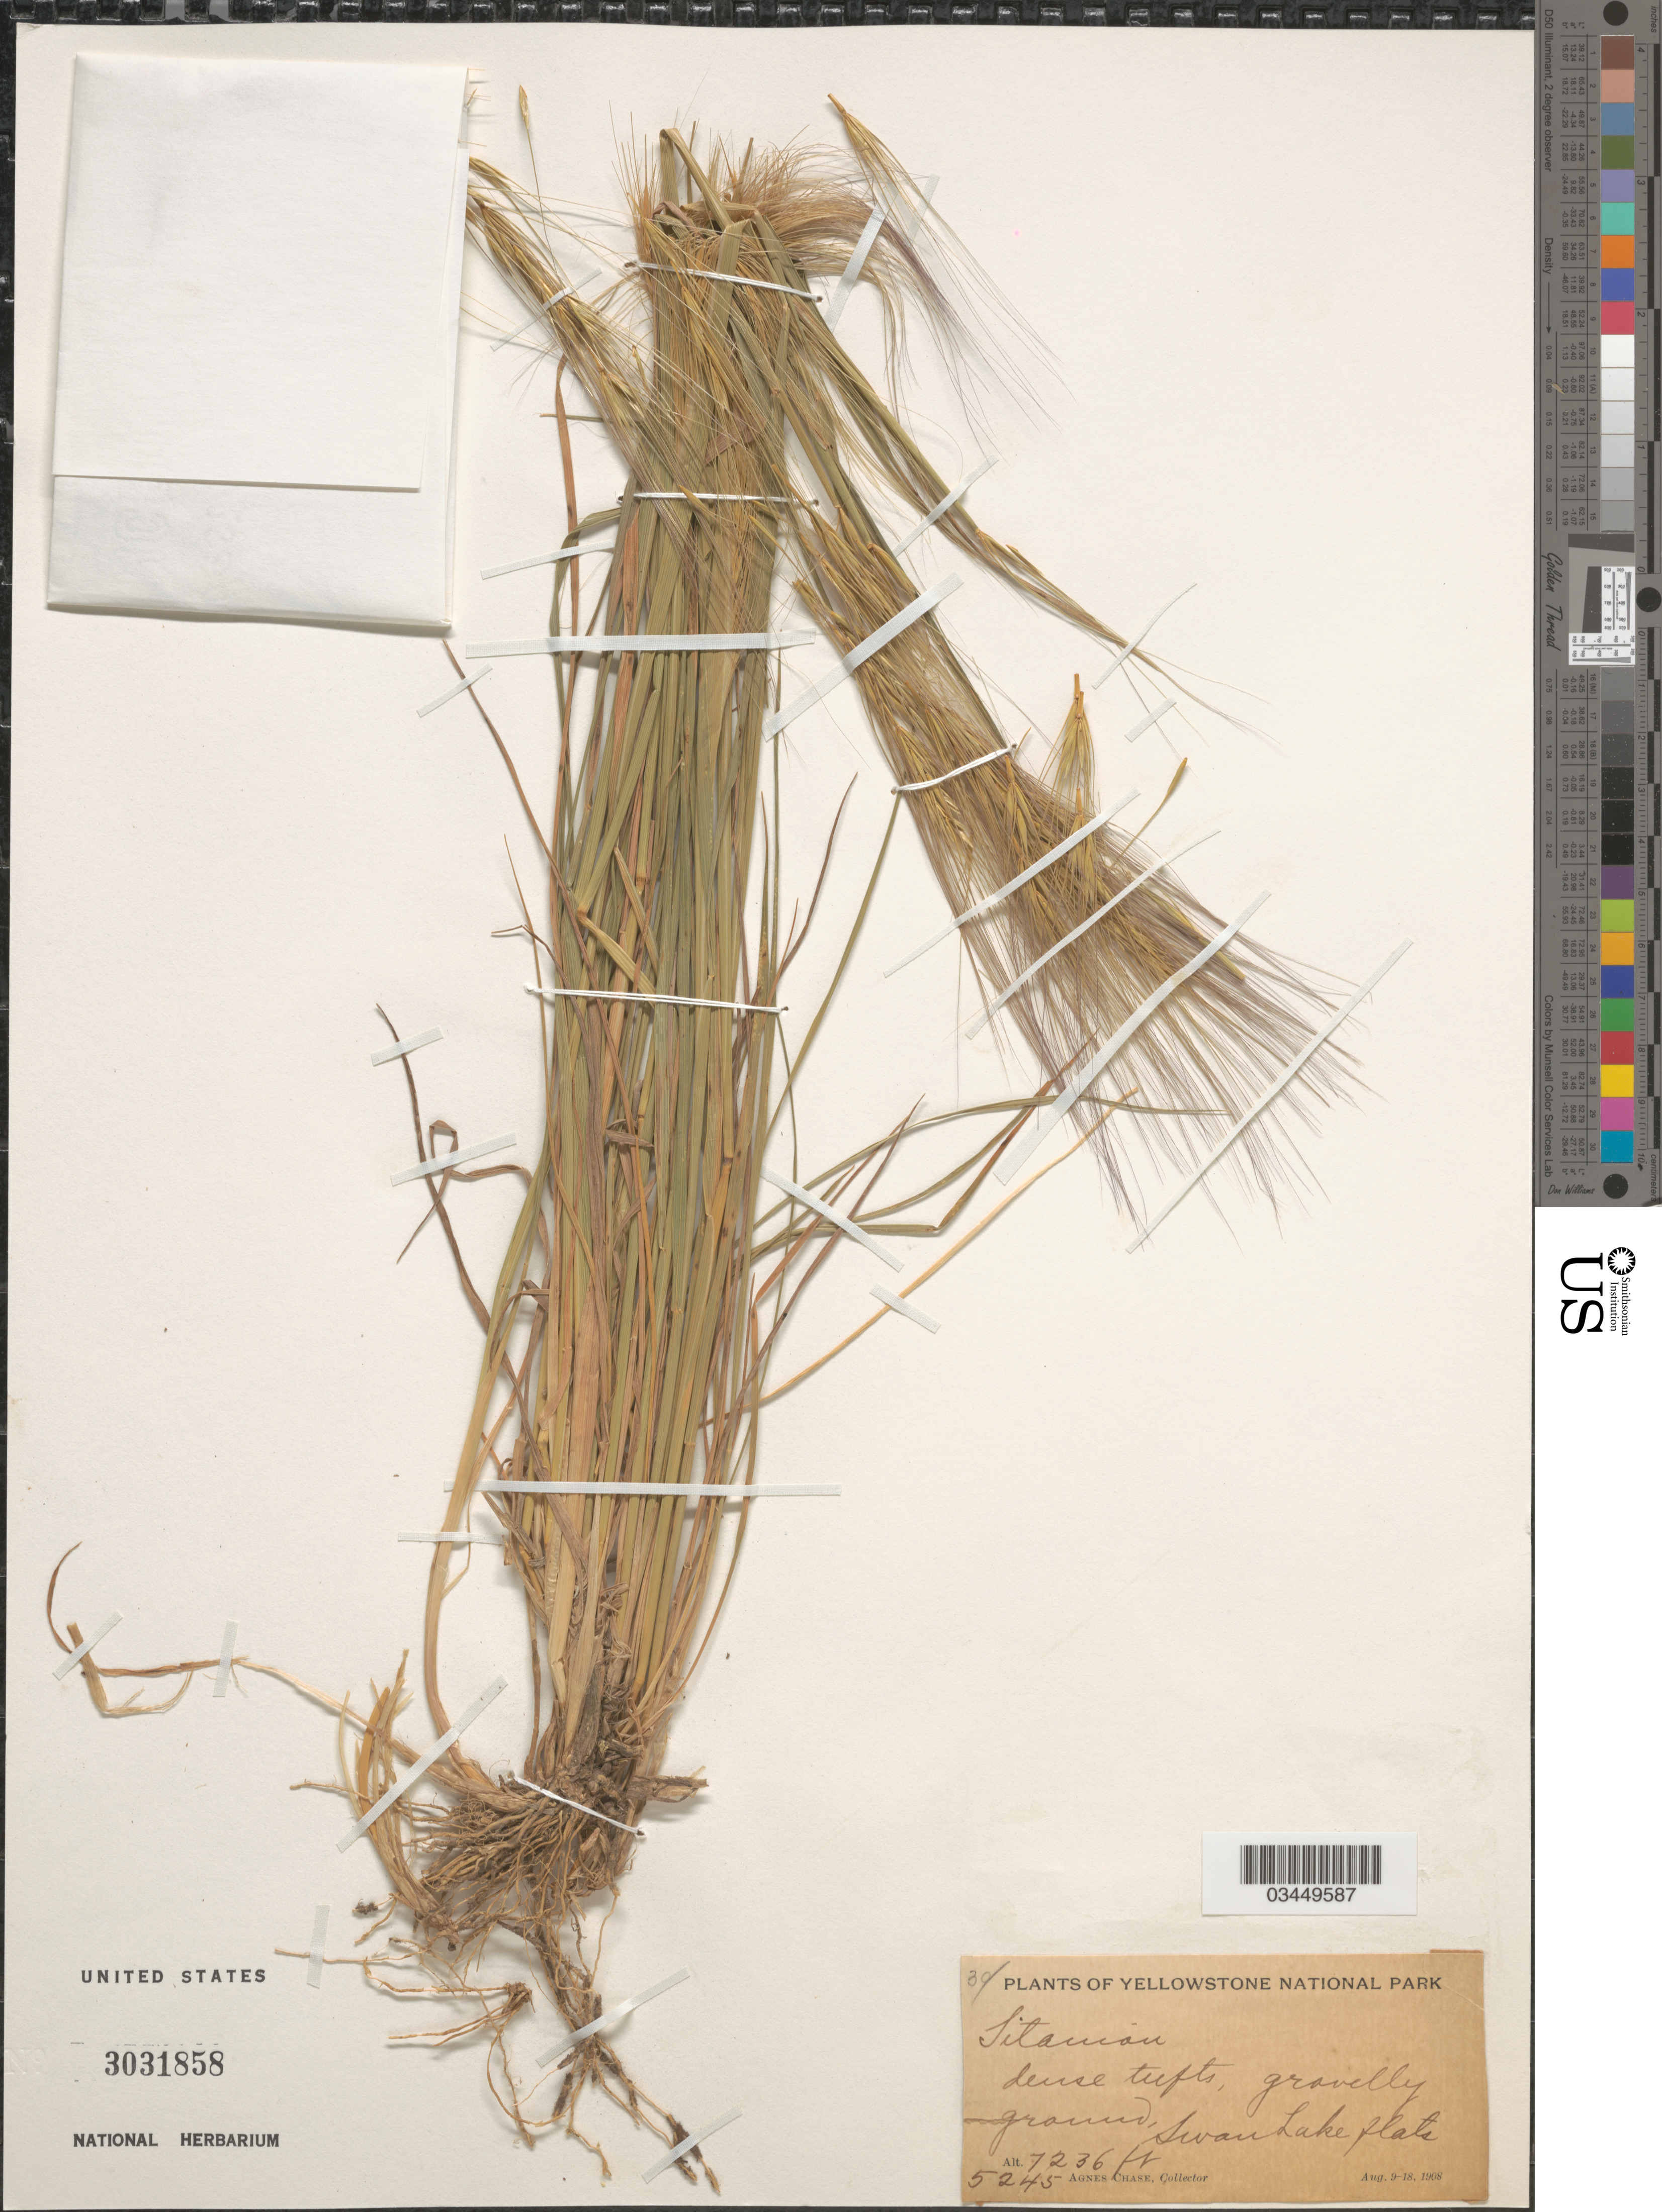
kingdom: Plantae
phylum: Tracheophyta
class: Liliopsida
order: Poales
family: Poaceae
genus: Elymus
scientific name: Elymus sp.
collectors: A. Chase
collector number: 5245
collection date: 1908-08-09/1908-08-18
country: United States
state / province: Wyoming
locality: Yellowstone National Park. Swan Lake flats.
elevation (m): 2206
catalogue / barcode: US 3031858